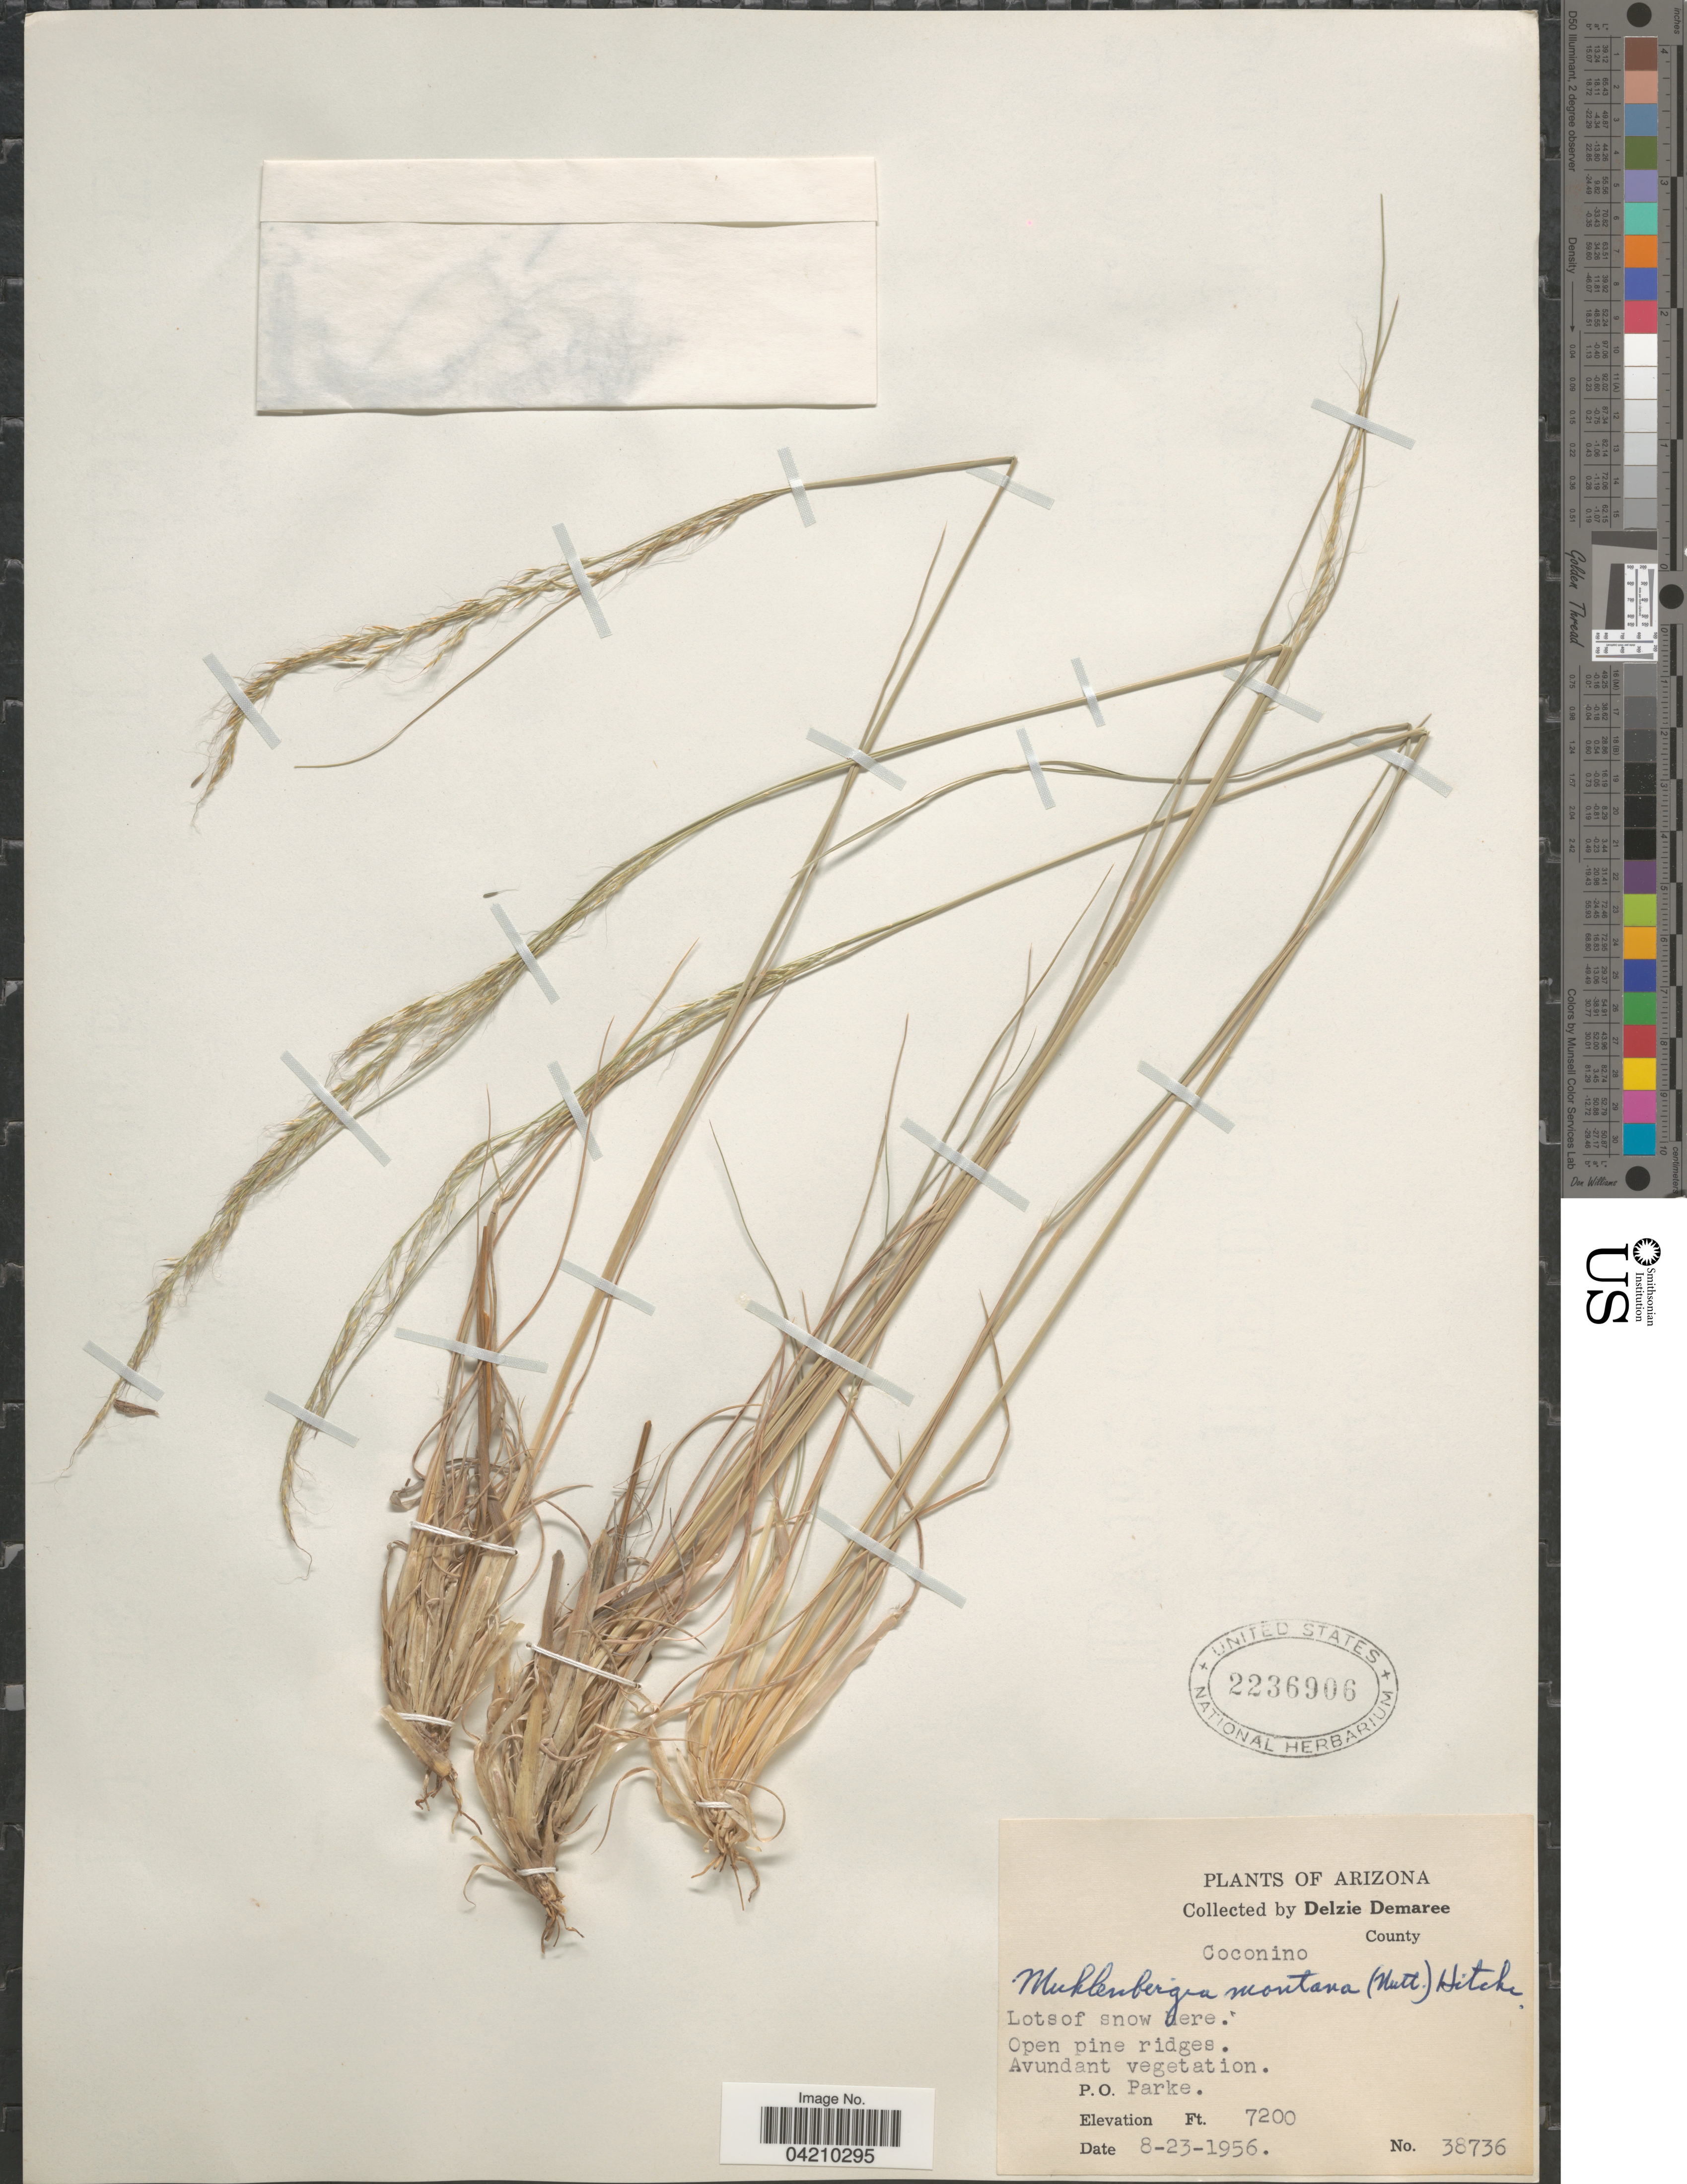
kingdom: Plantae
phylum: Tracheophyta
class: Liliopsida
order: Poales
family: Poaceae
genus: Muhlenbergia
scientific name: Muhlenbergia montana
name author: (Nutt.) Hitchc.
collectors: D. Demaree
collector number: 38736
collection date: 1956-08-23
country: United States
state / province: Arizona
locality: Coconino County. P.O. Parke.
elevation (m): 2195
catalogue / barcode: US 2236906